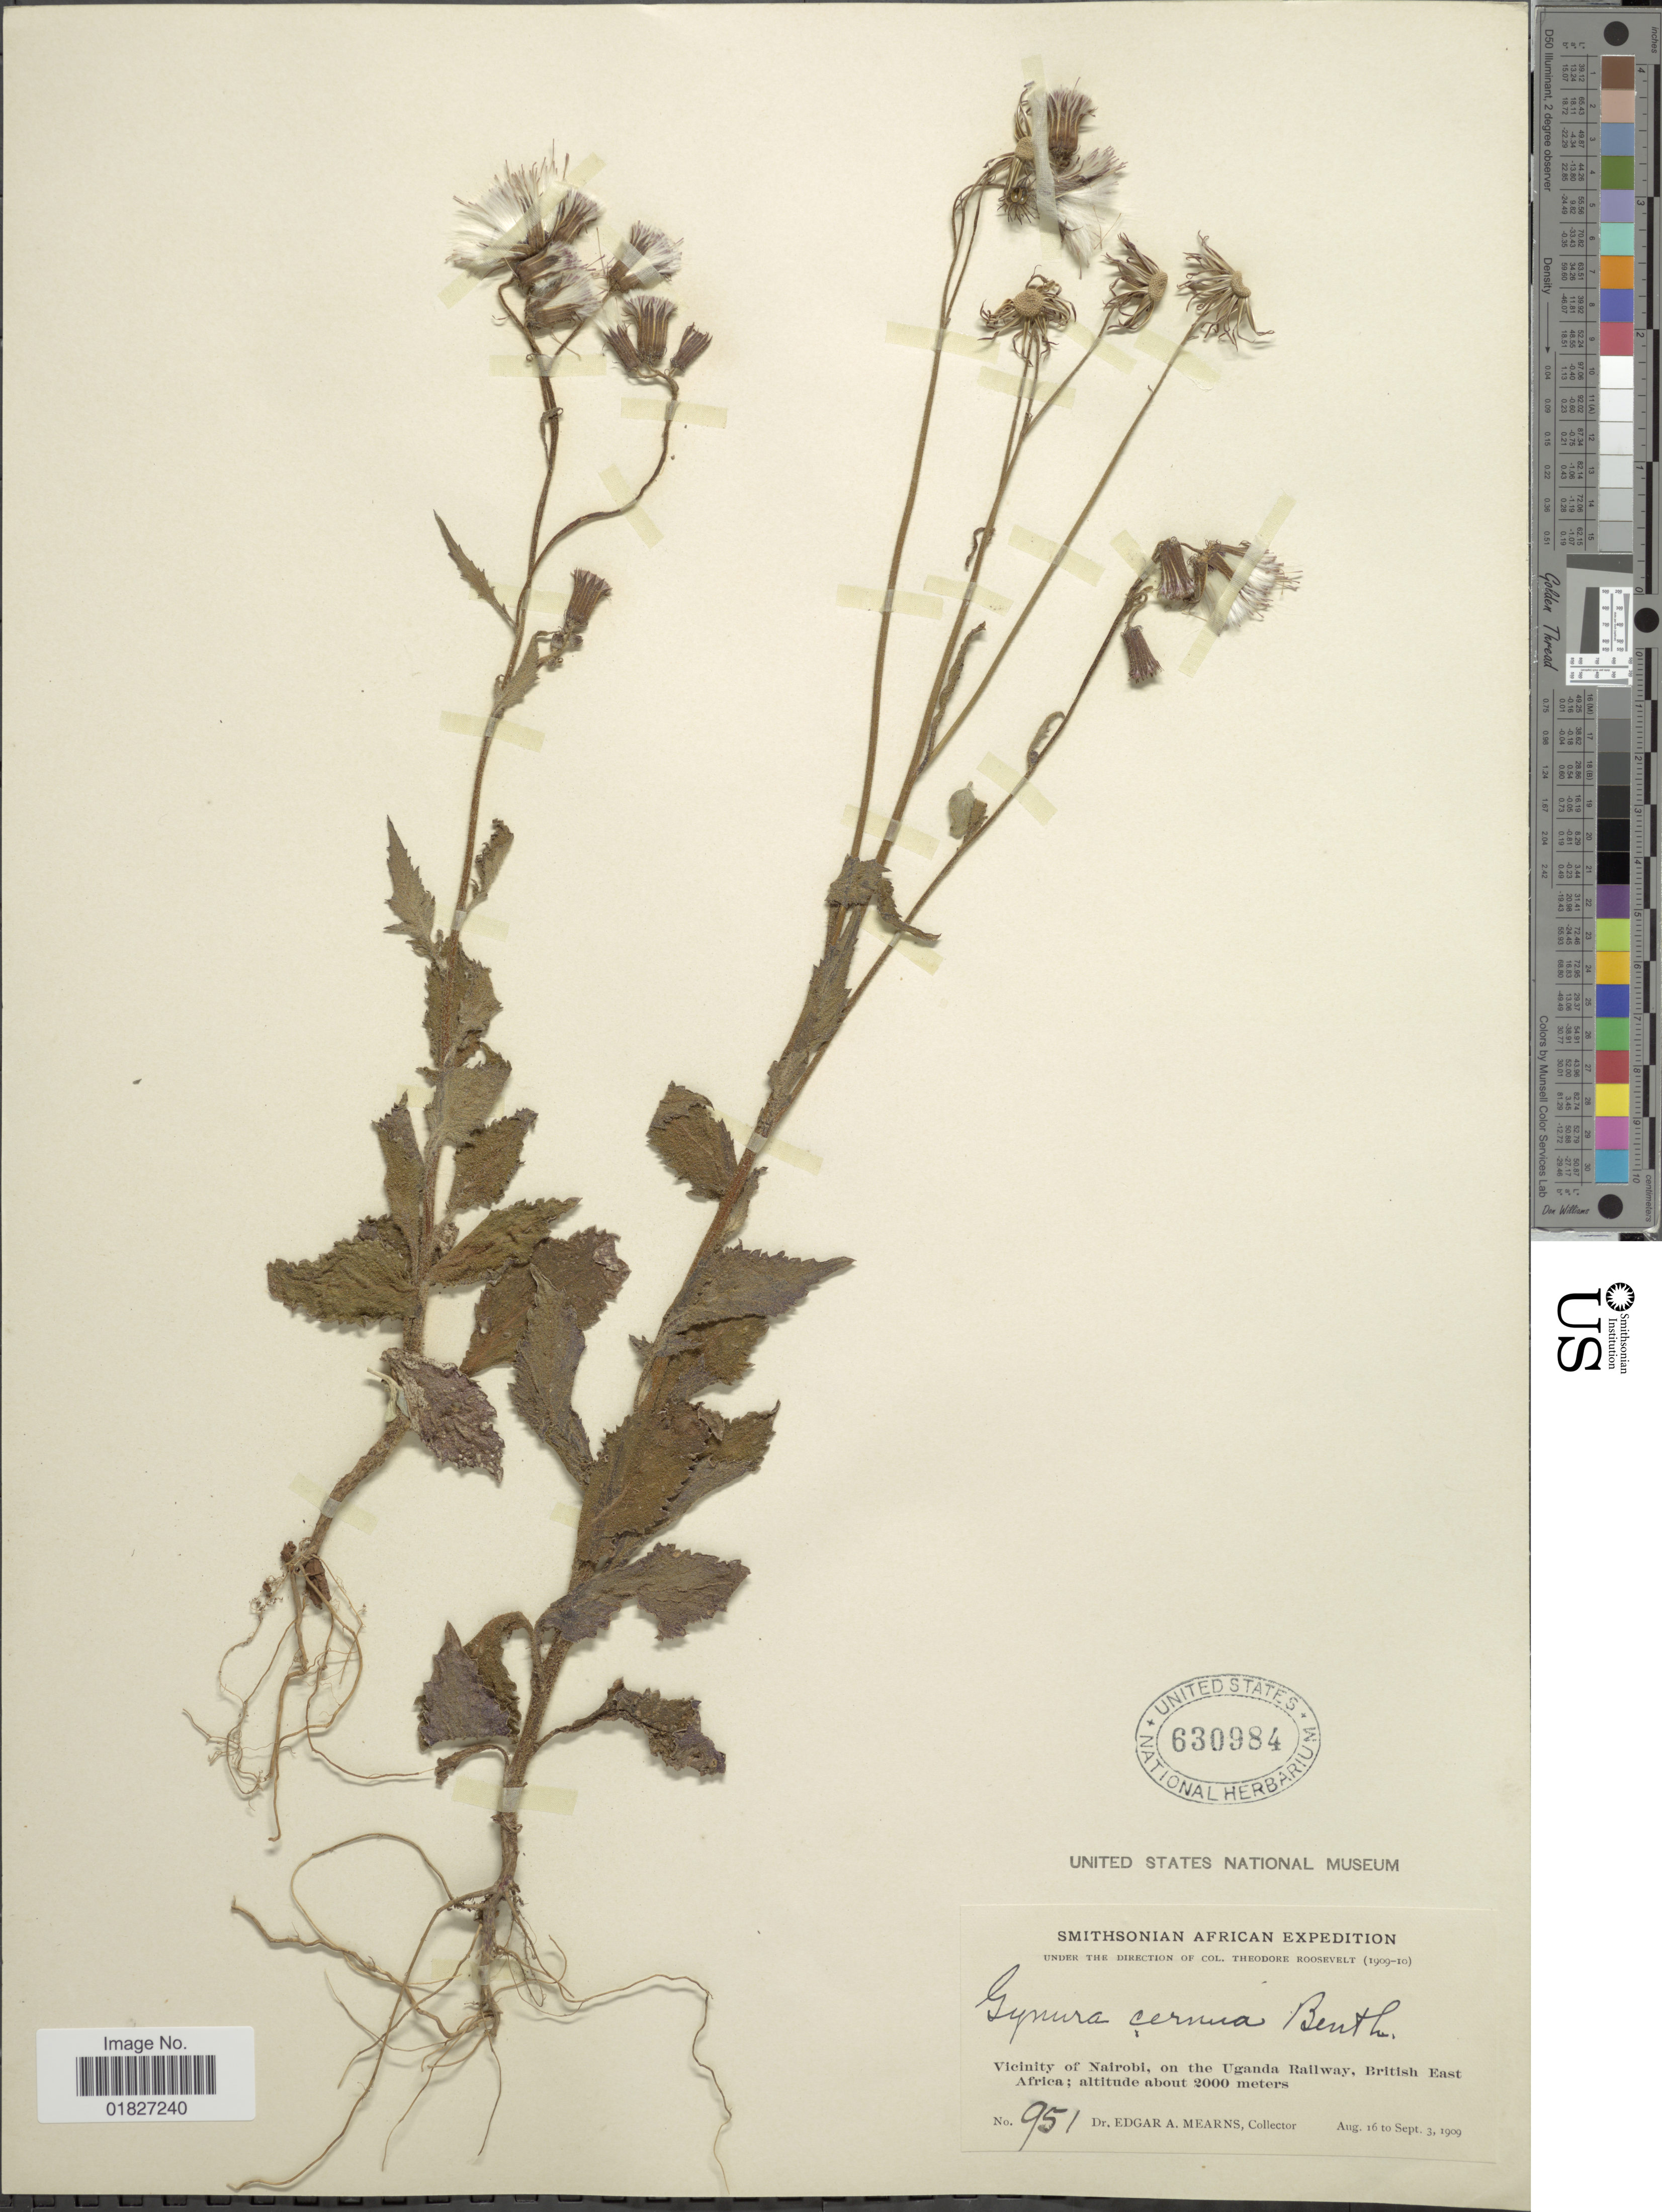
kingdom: Plantae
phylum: Tracheophyta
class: Magnoliopsida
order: Asterales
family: Asteraceae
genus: Gynura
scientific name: Gynura cernua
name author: (L. f.) Benth.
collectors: E. A. Mearns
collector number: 951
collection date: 1909-08-16/1909-09-03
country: Kenya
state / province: Nairobi Area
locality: Vicinity of Nairobi, on the Uganda Railway, British East Africa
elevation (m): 2000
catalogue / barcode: US 630984